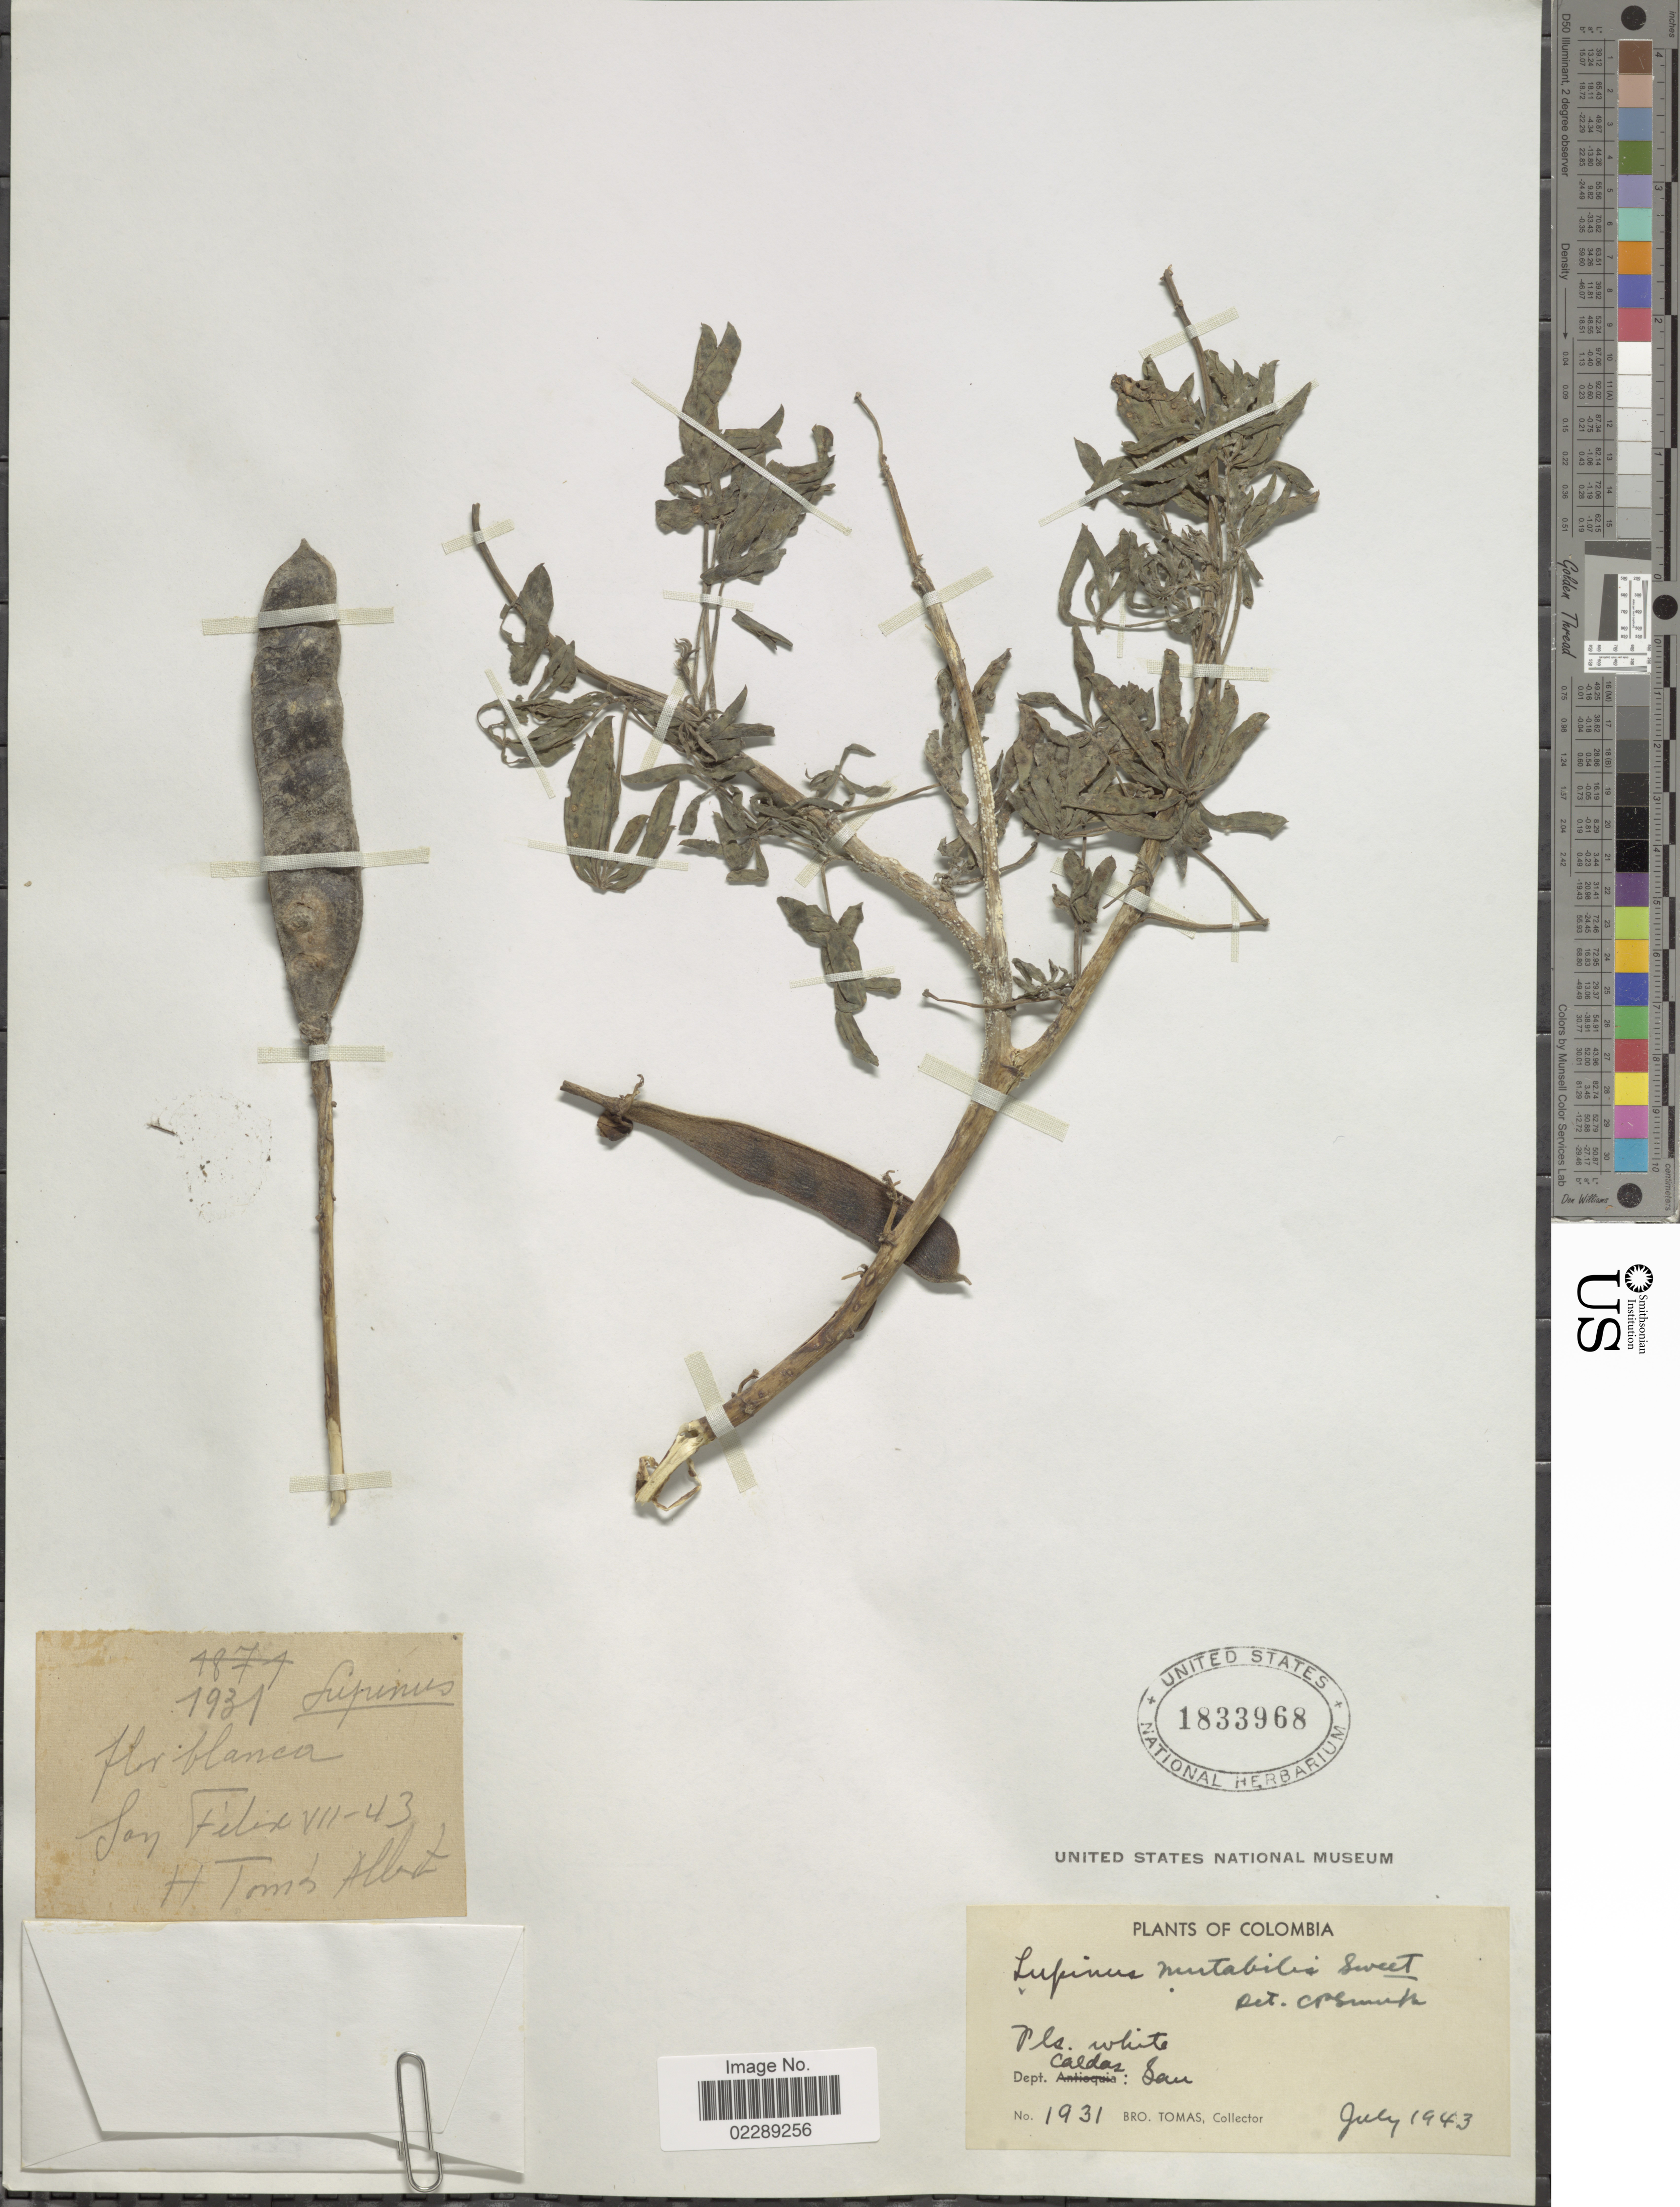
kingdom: Plantae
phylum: Tracheophyta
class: Magnoliopsida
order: Fabales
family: Fabaceae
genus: Lupinus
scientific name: Lupinus mutabilis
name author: Sweet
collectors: B. Tomas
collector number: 1931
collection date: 1943-07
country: Colombia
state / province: Caldas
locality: Dept. Caldas: San Félix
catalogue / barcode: US 1833968